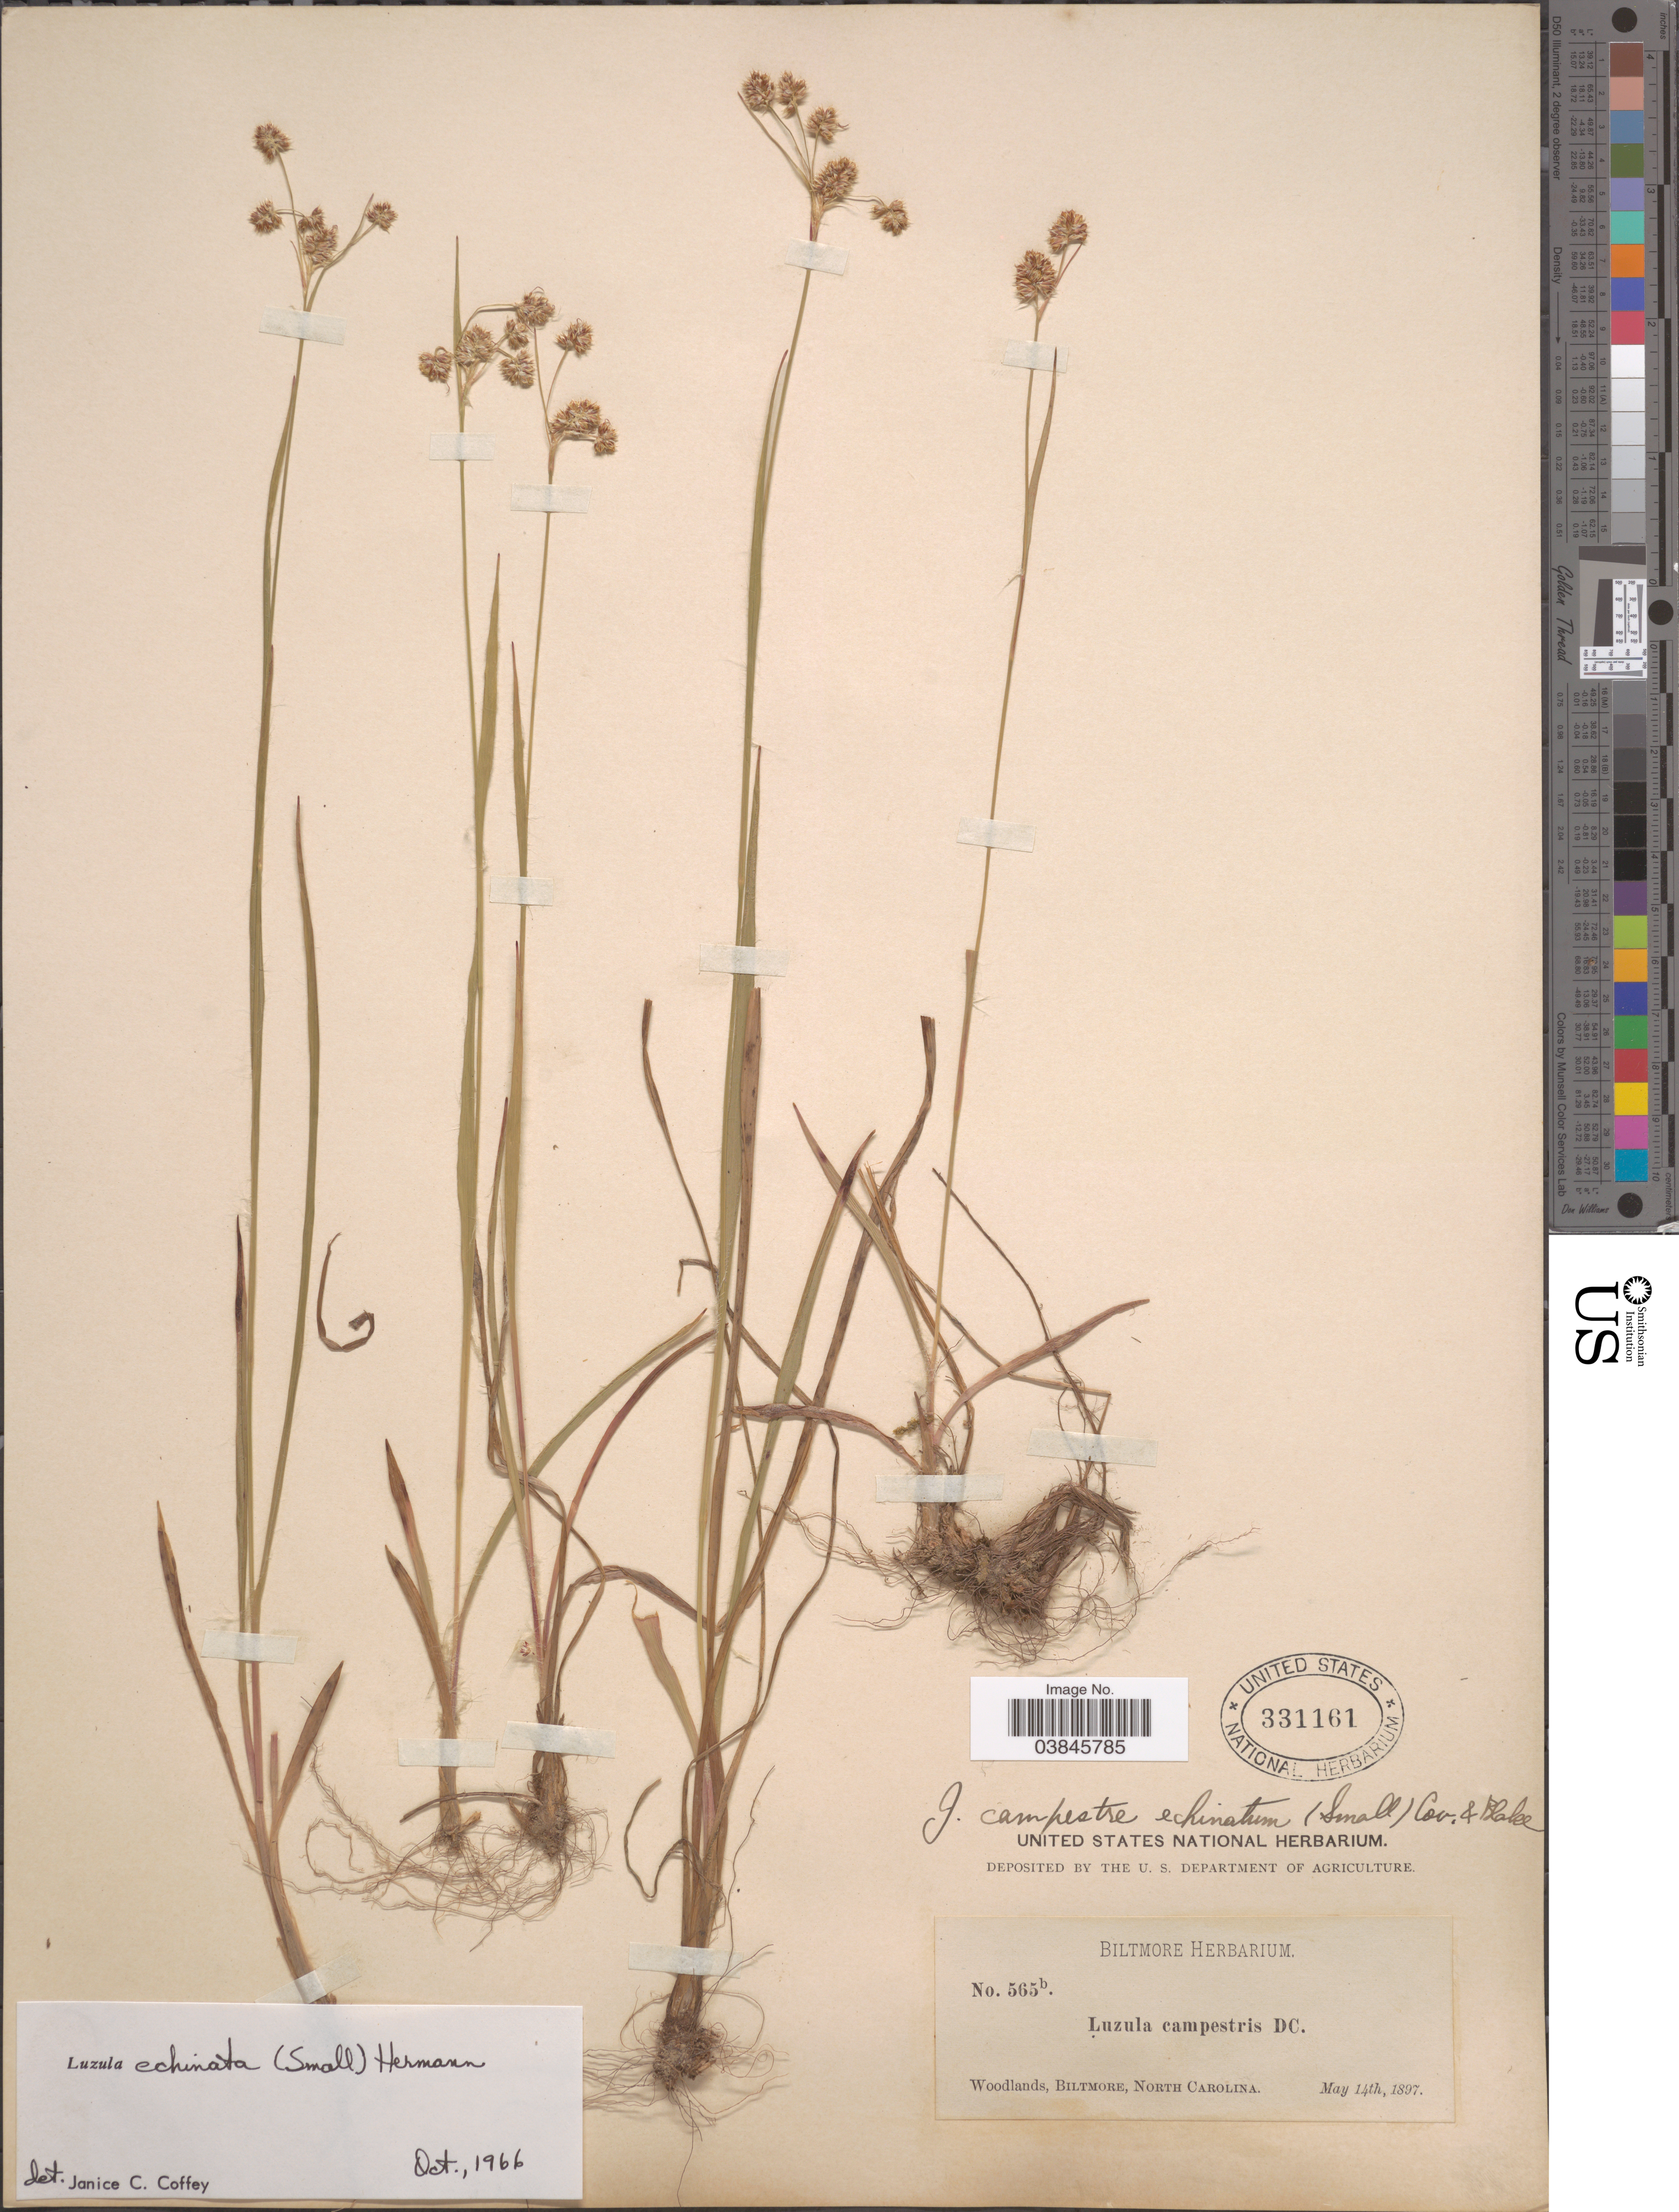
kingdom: Plantae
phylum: Tracheophyta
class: Liliopsida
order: Poales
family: Juncaceae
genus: Luzula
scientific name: Luzula echinata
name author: (Small) F.J. Herm.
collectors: ex herb. Biltmore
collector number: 565b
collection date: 1897-05-14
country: United States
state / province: North Carolina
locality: Woodlands, Biltmore.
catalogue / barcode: US 331161